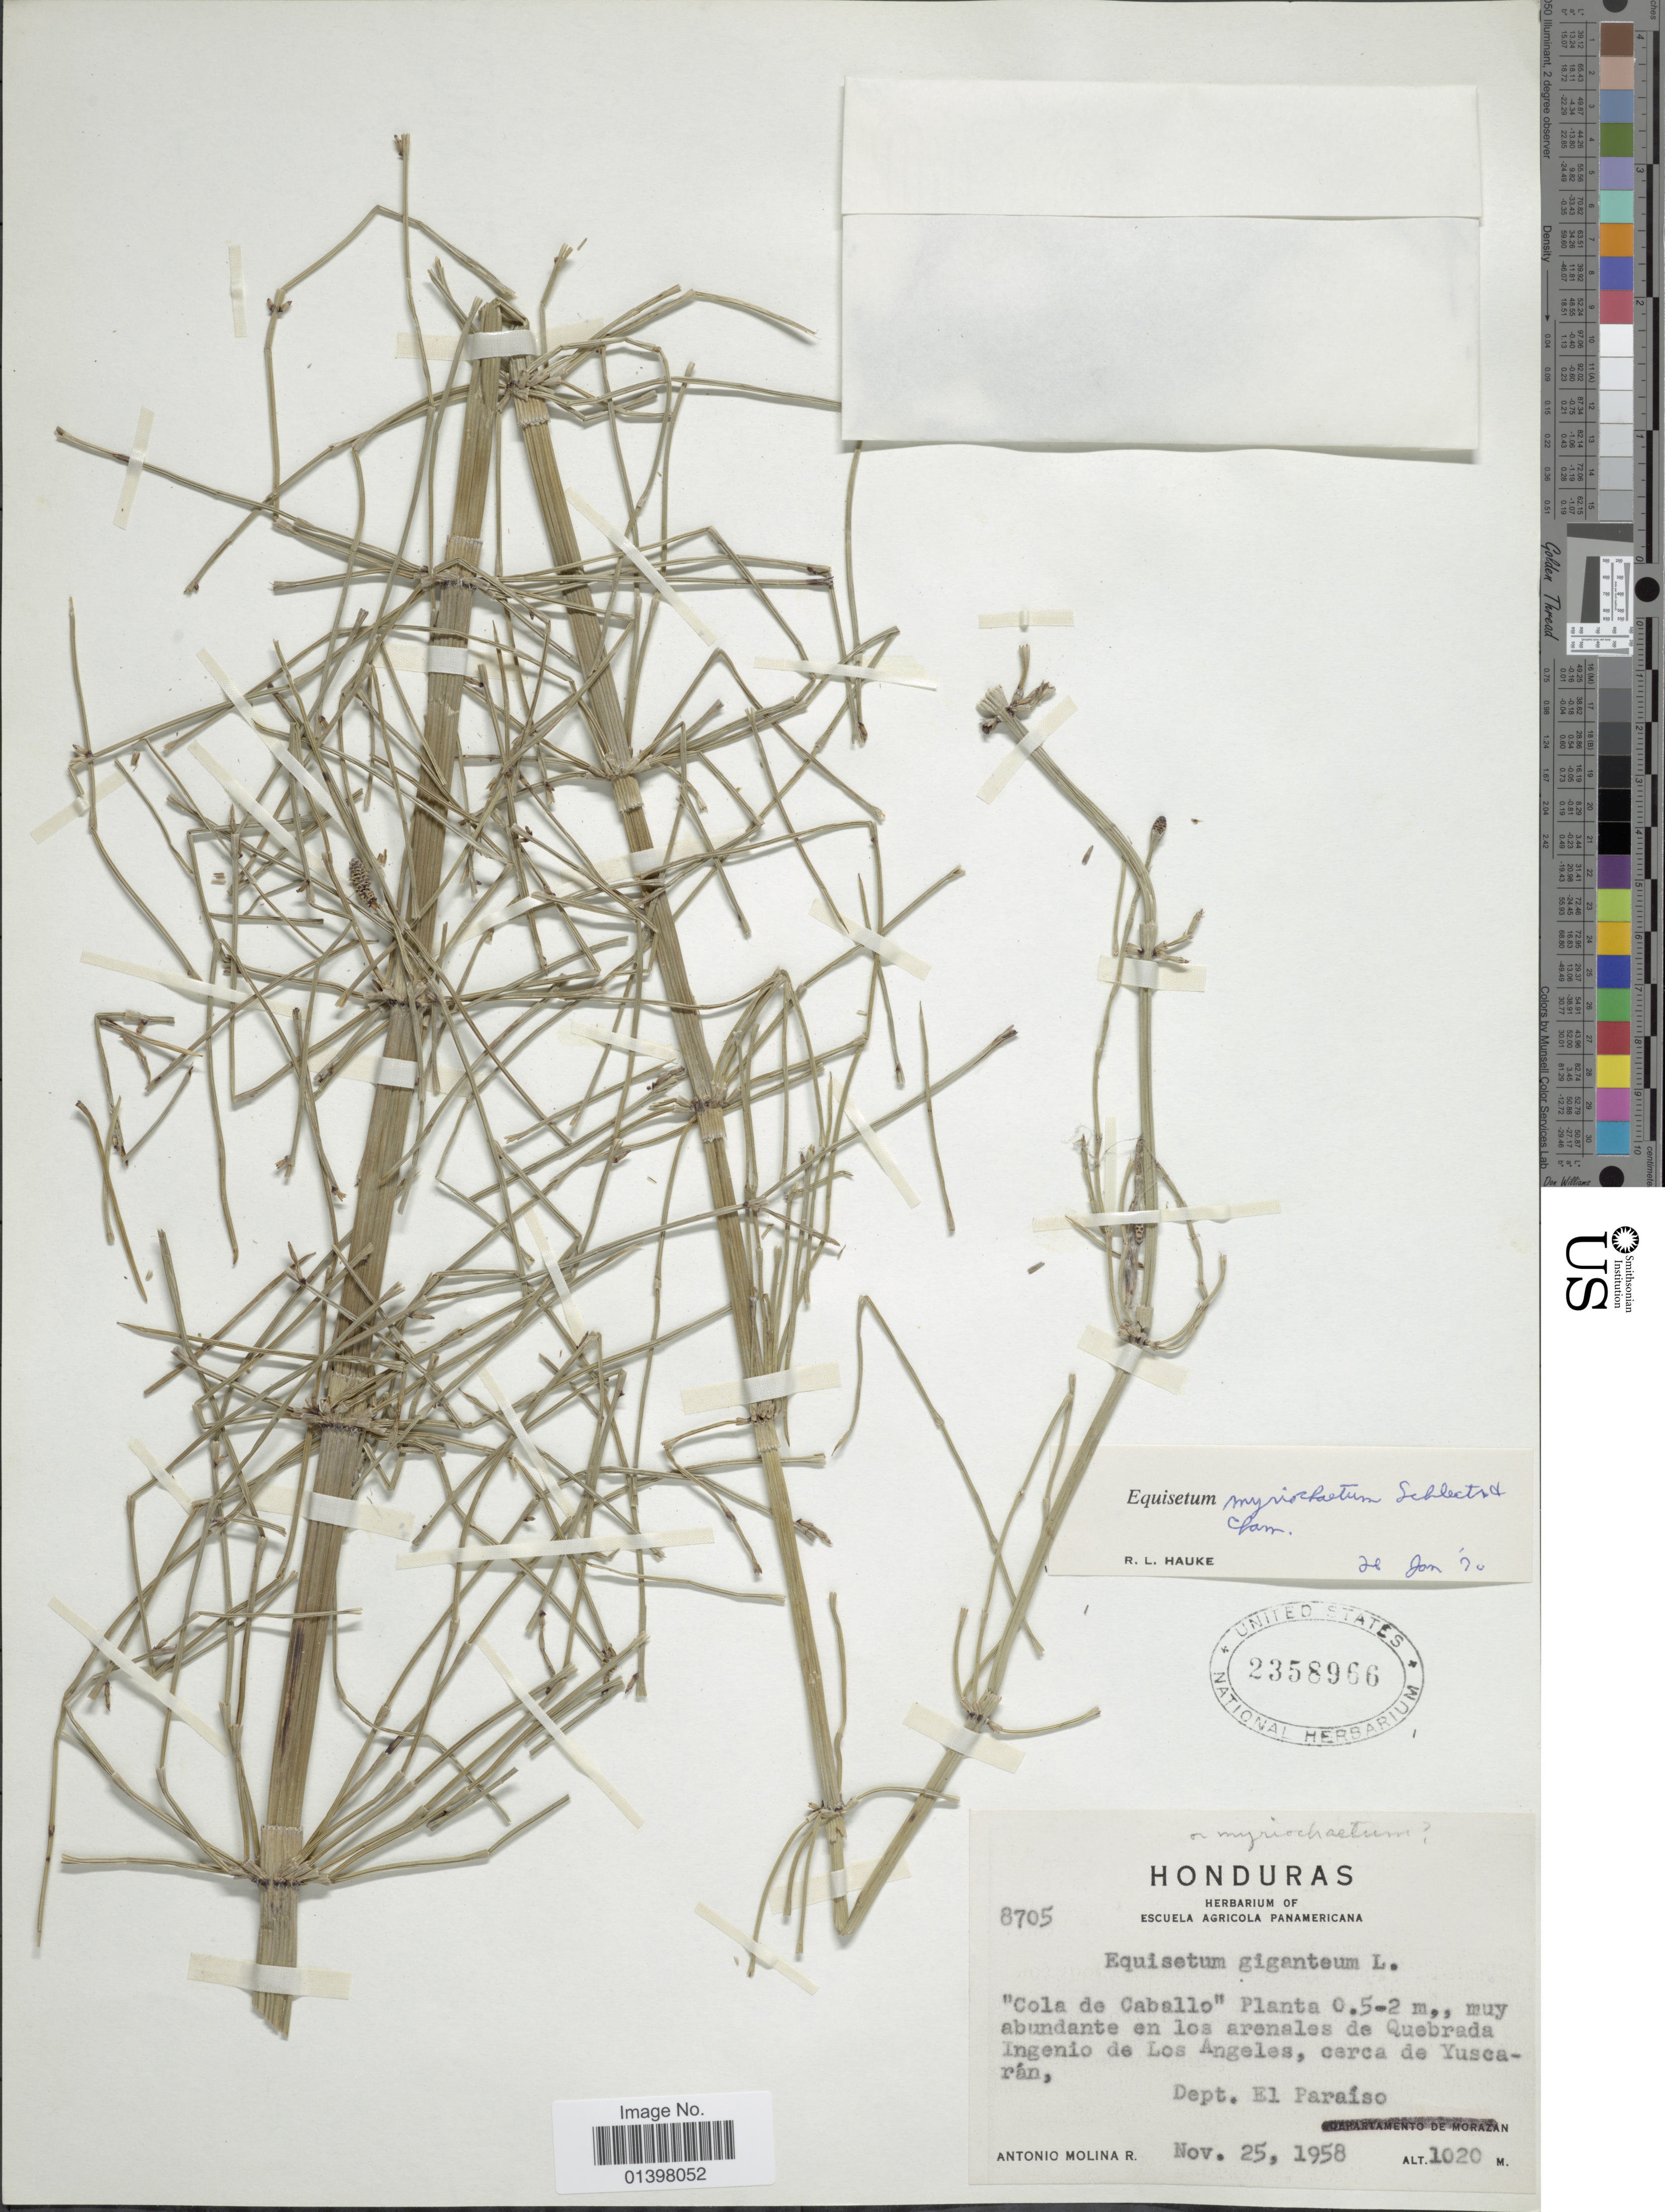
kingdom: Plantae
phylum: Tracheophyta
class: Polypodiopsida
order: Equisetales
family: Equisetaceae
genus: Equisetum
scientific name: Equisetum myriochaetum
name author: Schltdl. & Cham.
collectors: A. Molina R.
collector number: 8705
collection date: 1958-11-25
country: Honduras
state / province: El Paraíso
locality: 'Cola de Caballo' muy abundante en los arenales de Quebrada Ingenio de Los Angeles, cerca de Yuscarán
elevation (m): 1020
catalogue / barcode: US 2358966